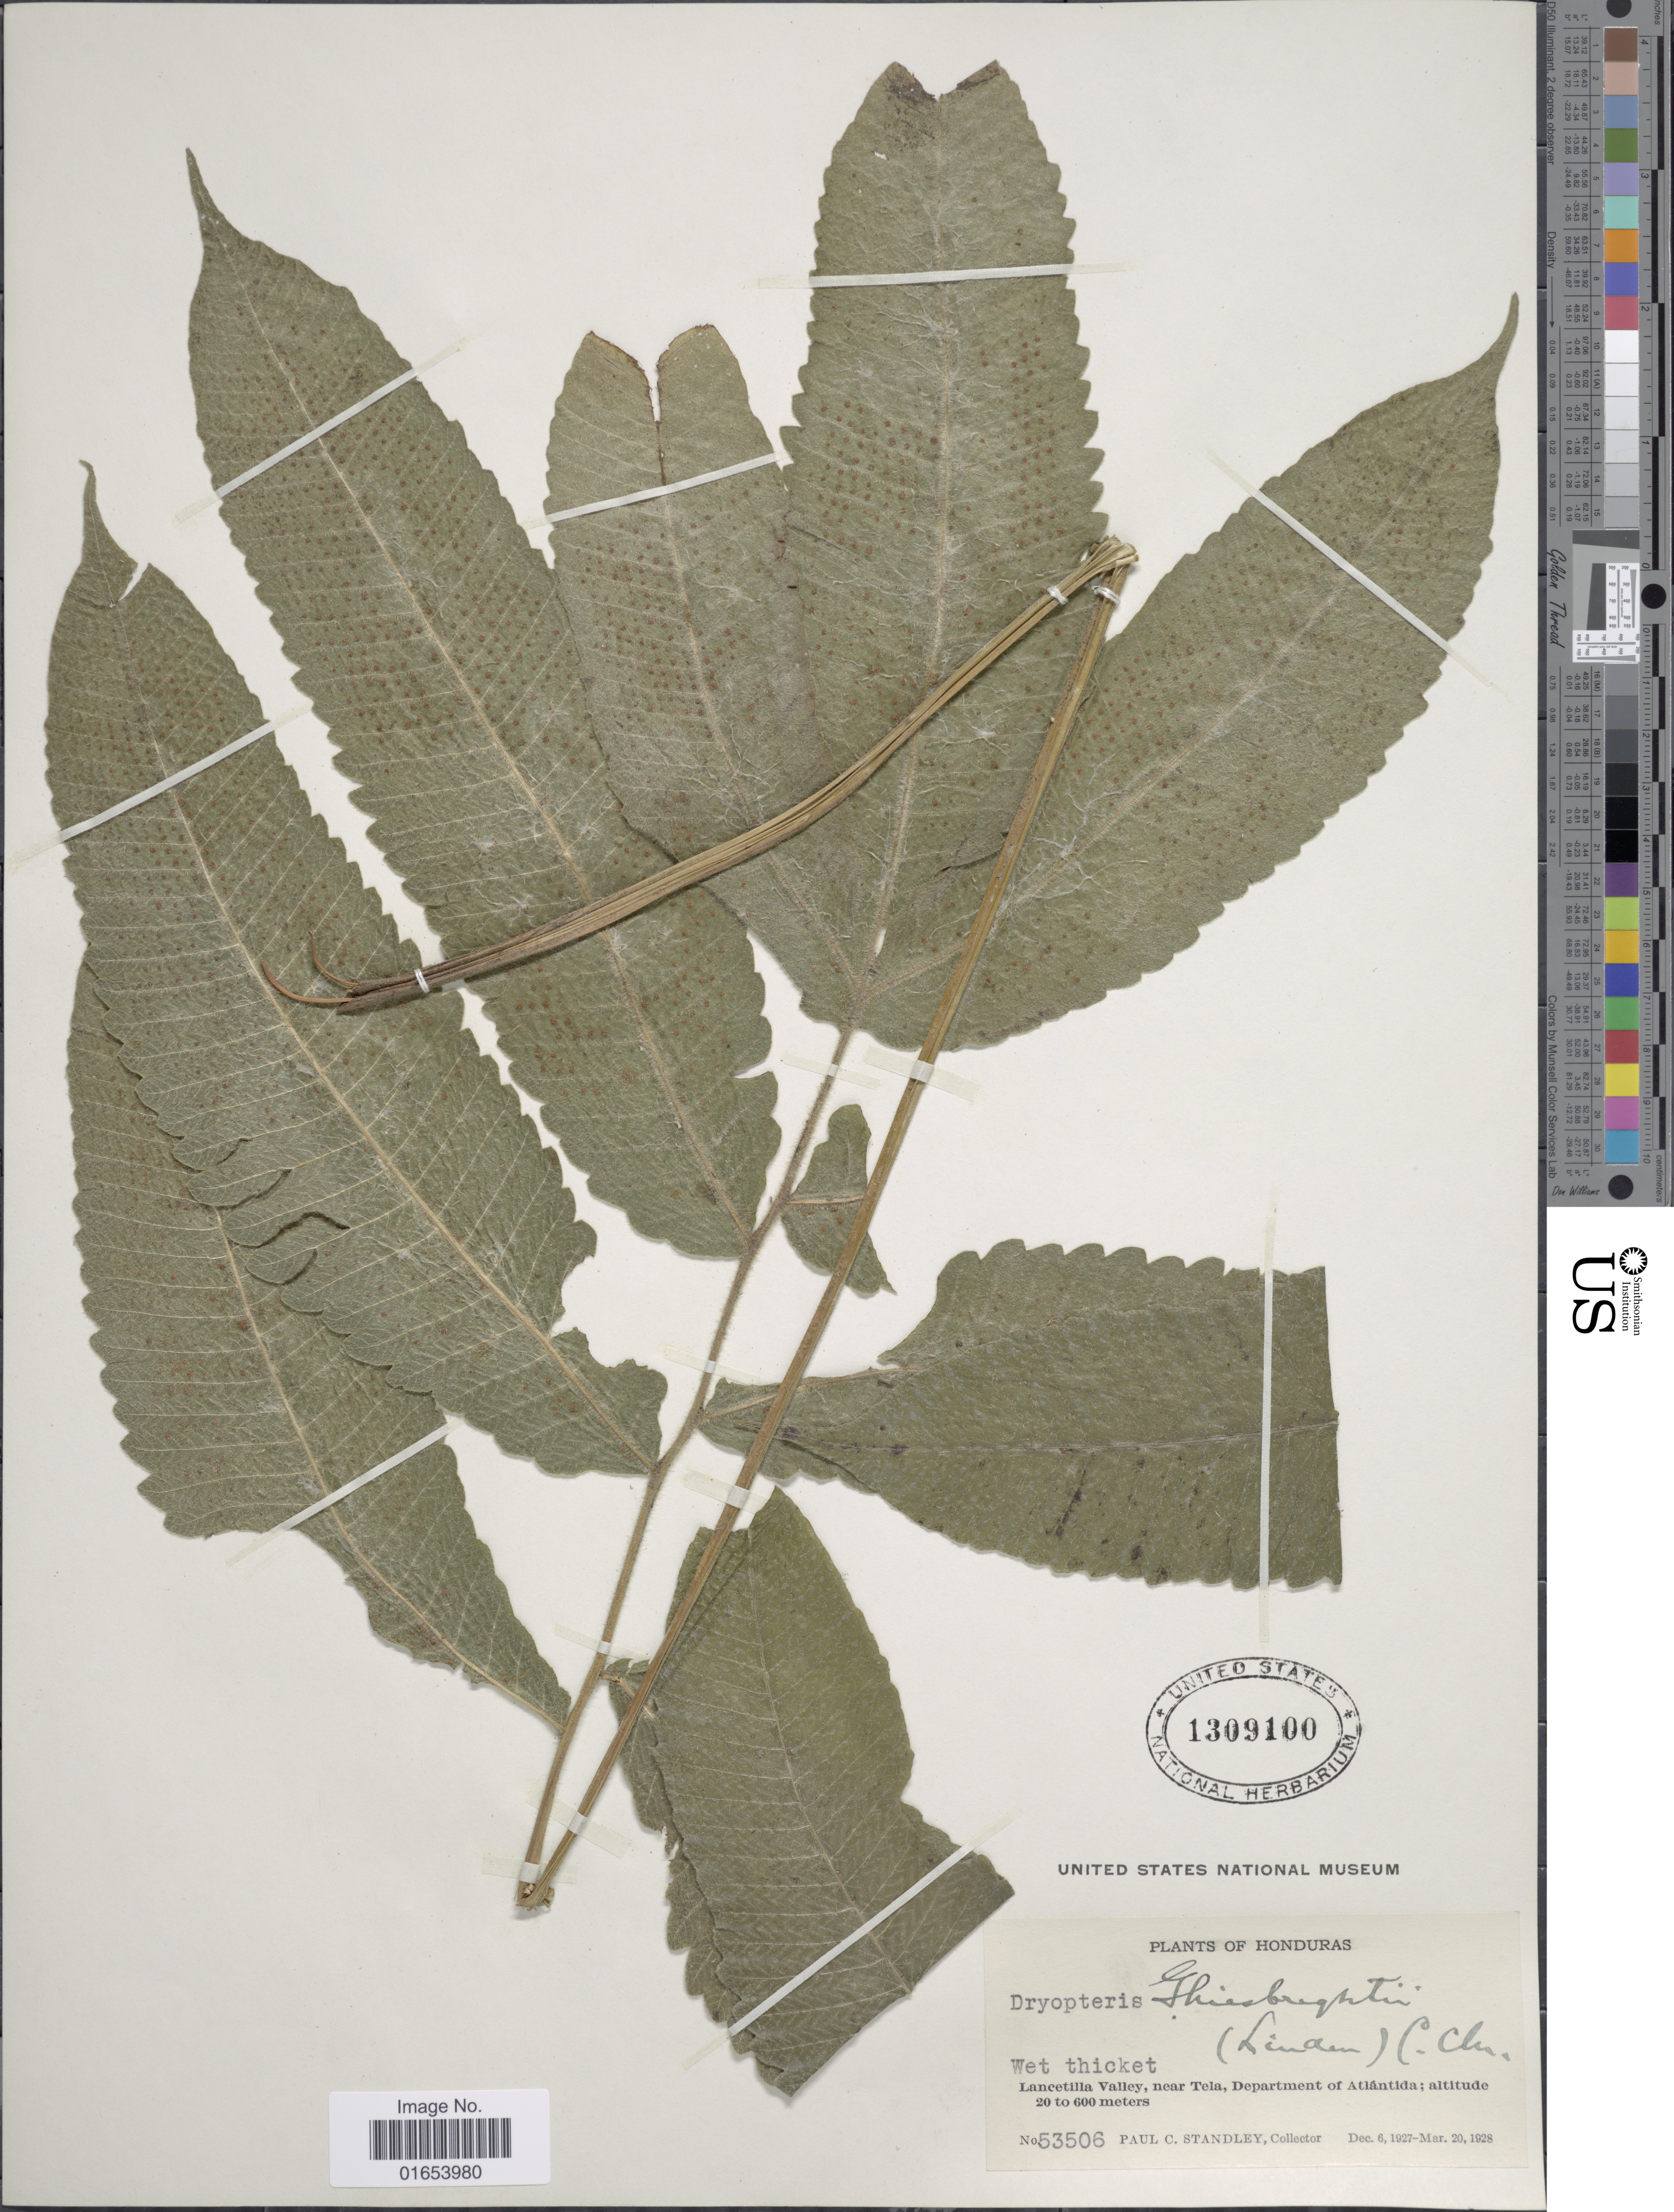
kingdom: Plantae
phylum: Tracheophyta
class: Polypodiopsida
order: Polypodiales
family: Thelypteridaceae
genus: Goniopteris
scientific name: Goniopteris ghiesbreghtii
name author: (Linden) J. Sm.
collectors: P. C. Standley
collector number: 53506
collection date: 1927-12-06/1928-03-20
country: Honduras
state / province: Atlántida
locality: Lancetilla Valley, near Tela, Department of Atlantida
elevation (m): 20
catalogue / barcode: US 1309100